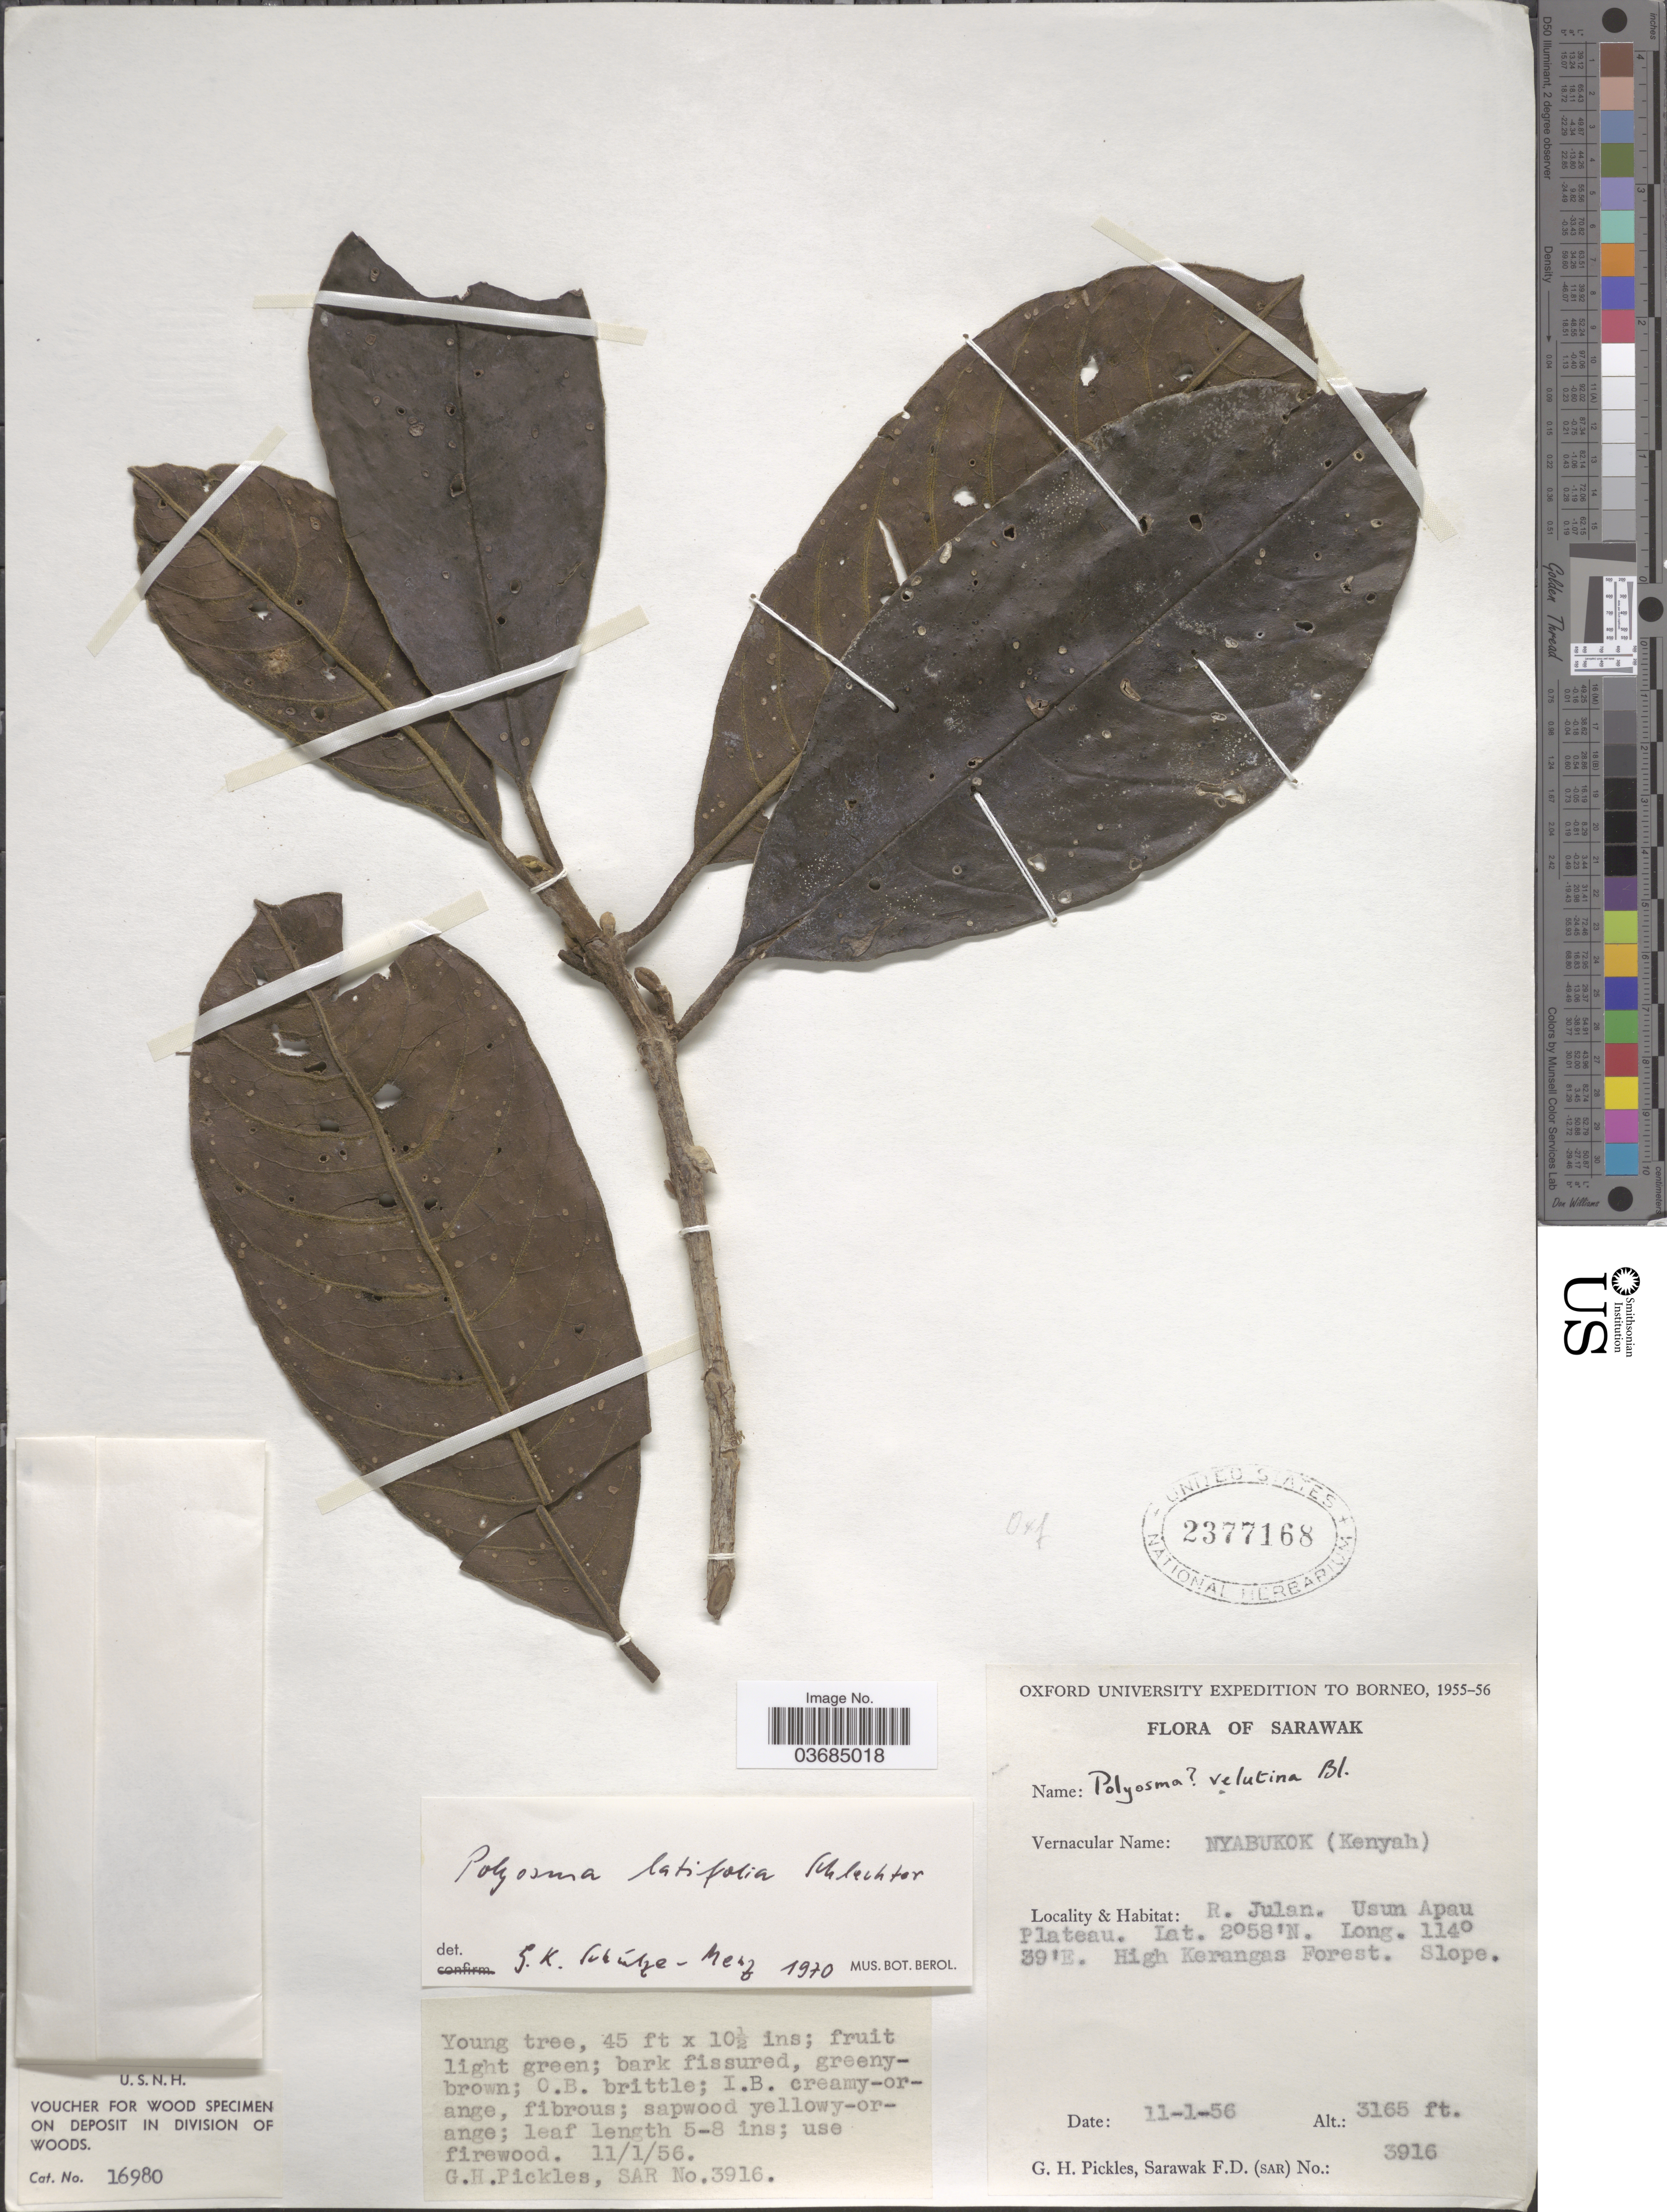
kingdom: Plantae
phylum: Tracheophyta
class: Magnoliopsida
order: Escalloniales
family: Escalloniaceae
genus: Polyosma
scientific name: Polyosma latifolia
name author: Schltr.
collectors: G. Pickles & Sarawak Forest Dept.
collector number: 3915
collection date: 1956-06-11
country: Malaysia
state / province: Sarawak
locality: Oxford University Expedition to Borneo, 1955-56. R. Julan. Usun Apau Plateau. High Kerangas Forest. Slope.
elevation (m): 965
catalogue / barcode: US 2377168